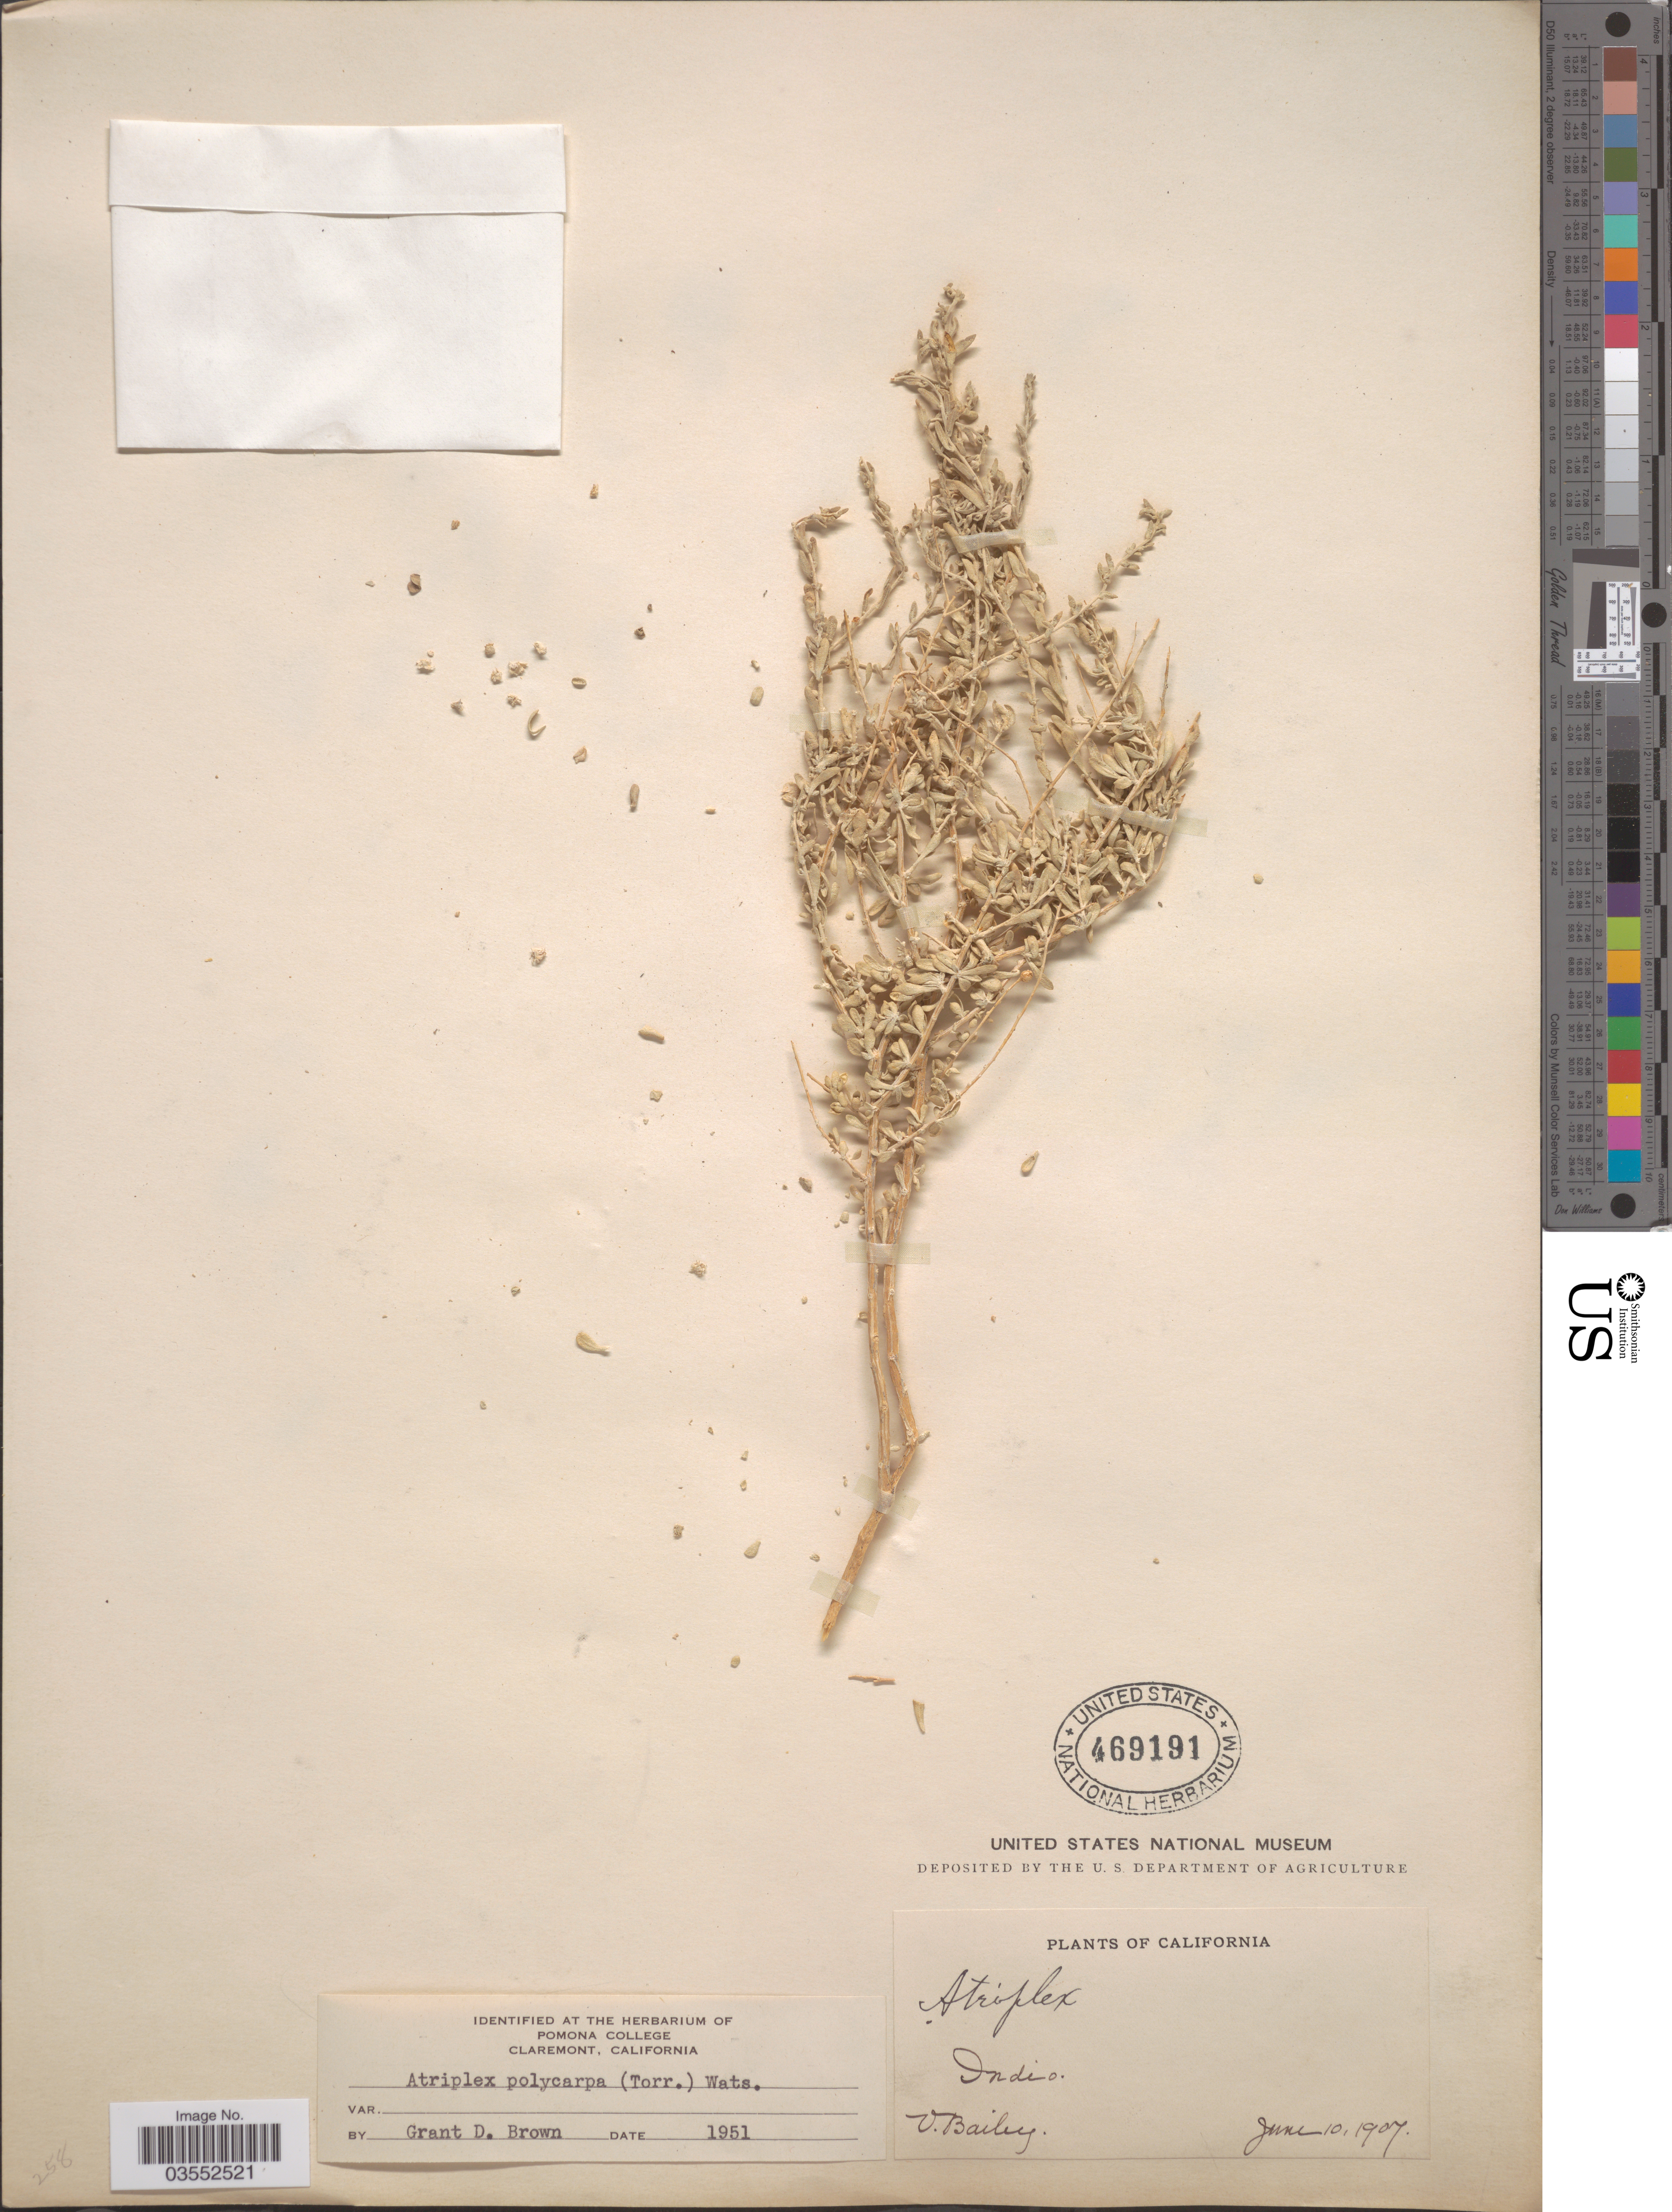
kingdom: Plantae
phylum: Tracheophyta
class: Magnoliopsida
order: Caryophyllales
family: Amaranthaceae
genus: Atriplex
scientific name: Atriplex polycarpa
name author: (Torr.) S. Watson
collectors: V. L. Bailey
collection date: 1907-06-10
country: United States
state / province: California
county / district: Riverside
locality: Indio.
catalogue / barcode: US 469191